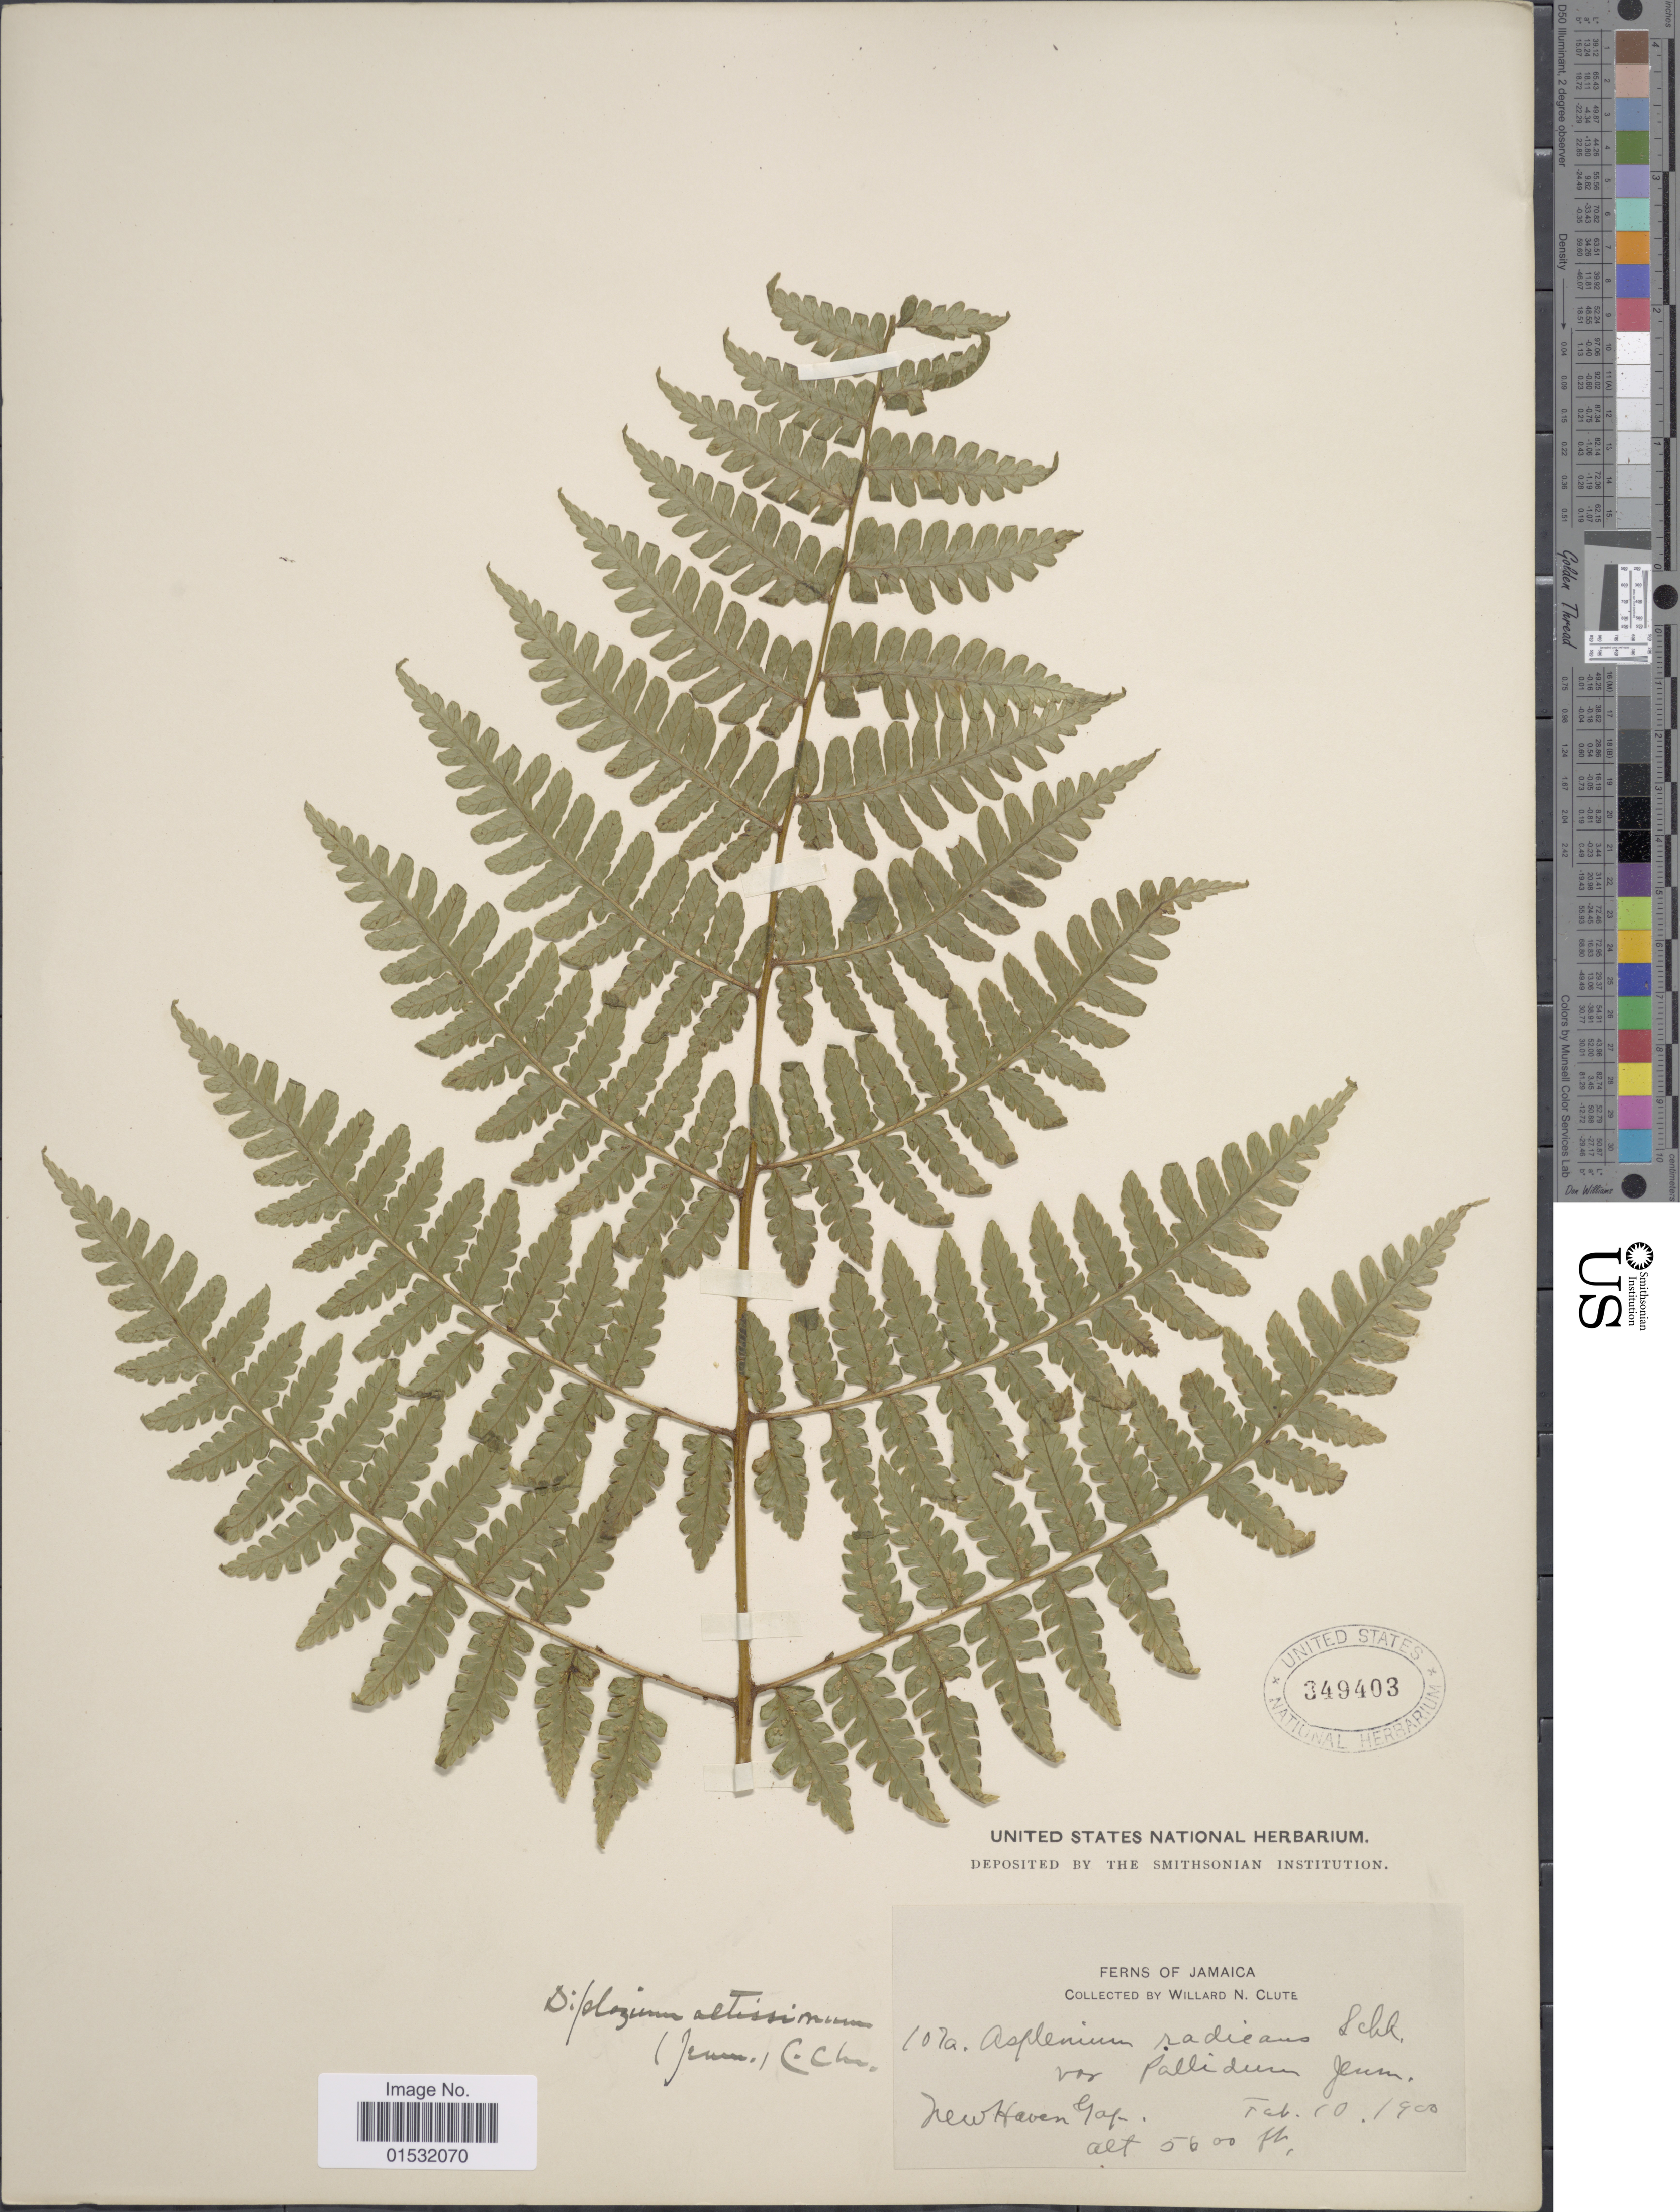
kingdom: Plantae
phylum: Tracheophyta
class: Polypodiopsida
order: Polypodiales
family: Athyriaceae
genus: Diplazium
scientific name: Diplazium altissimum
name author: (Jenman) C. Chr.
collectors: W. N. Clute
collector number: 107a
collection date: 1900-02-10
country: Jamaica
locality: New Haven Gap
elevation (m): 1707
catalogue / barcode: US 349403